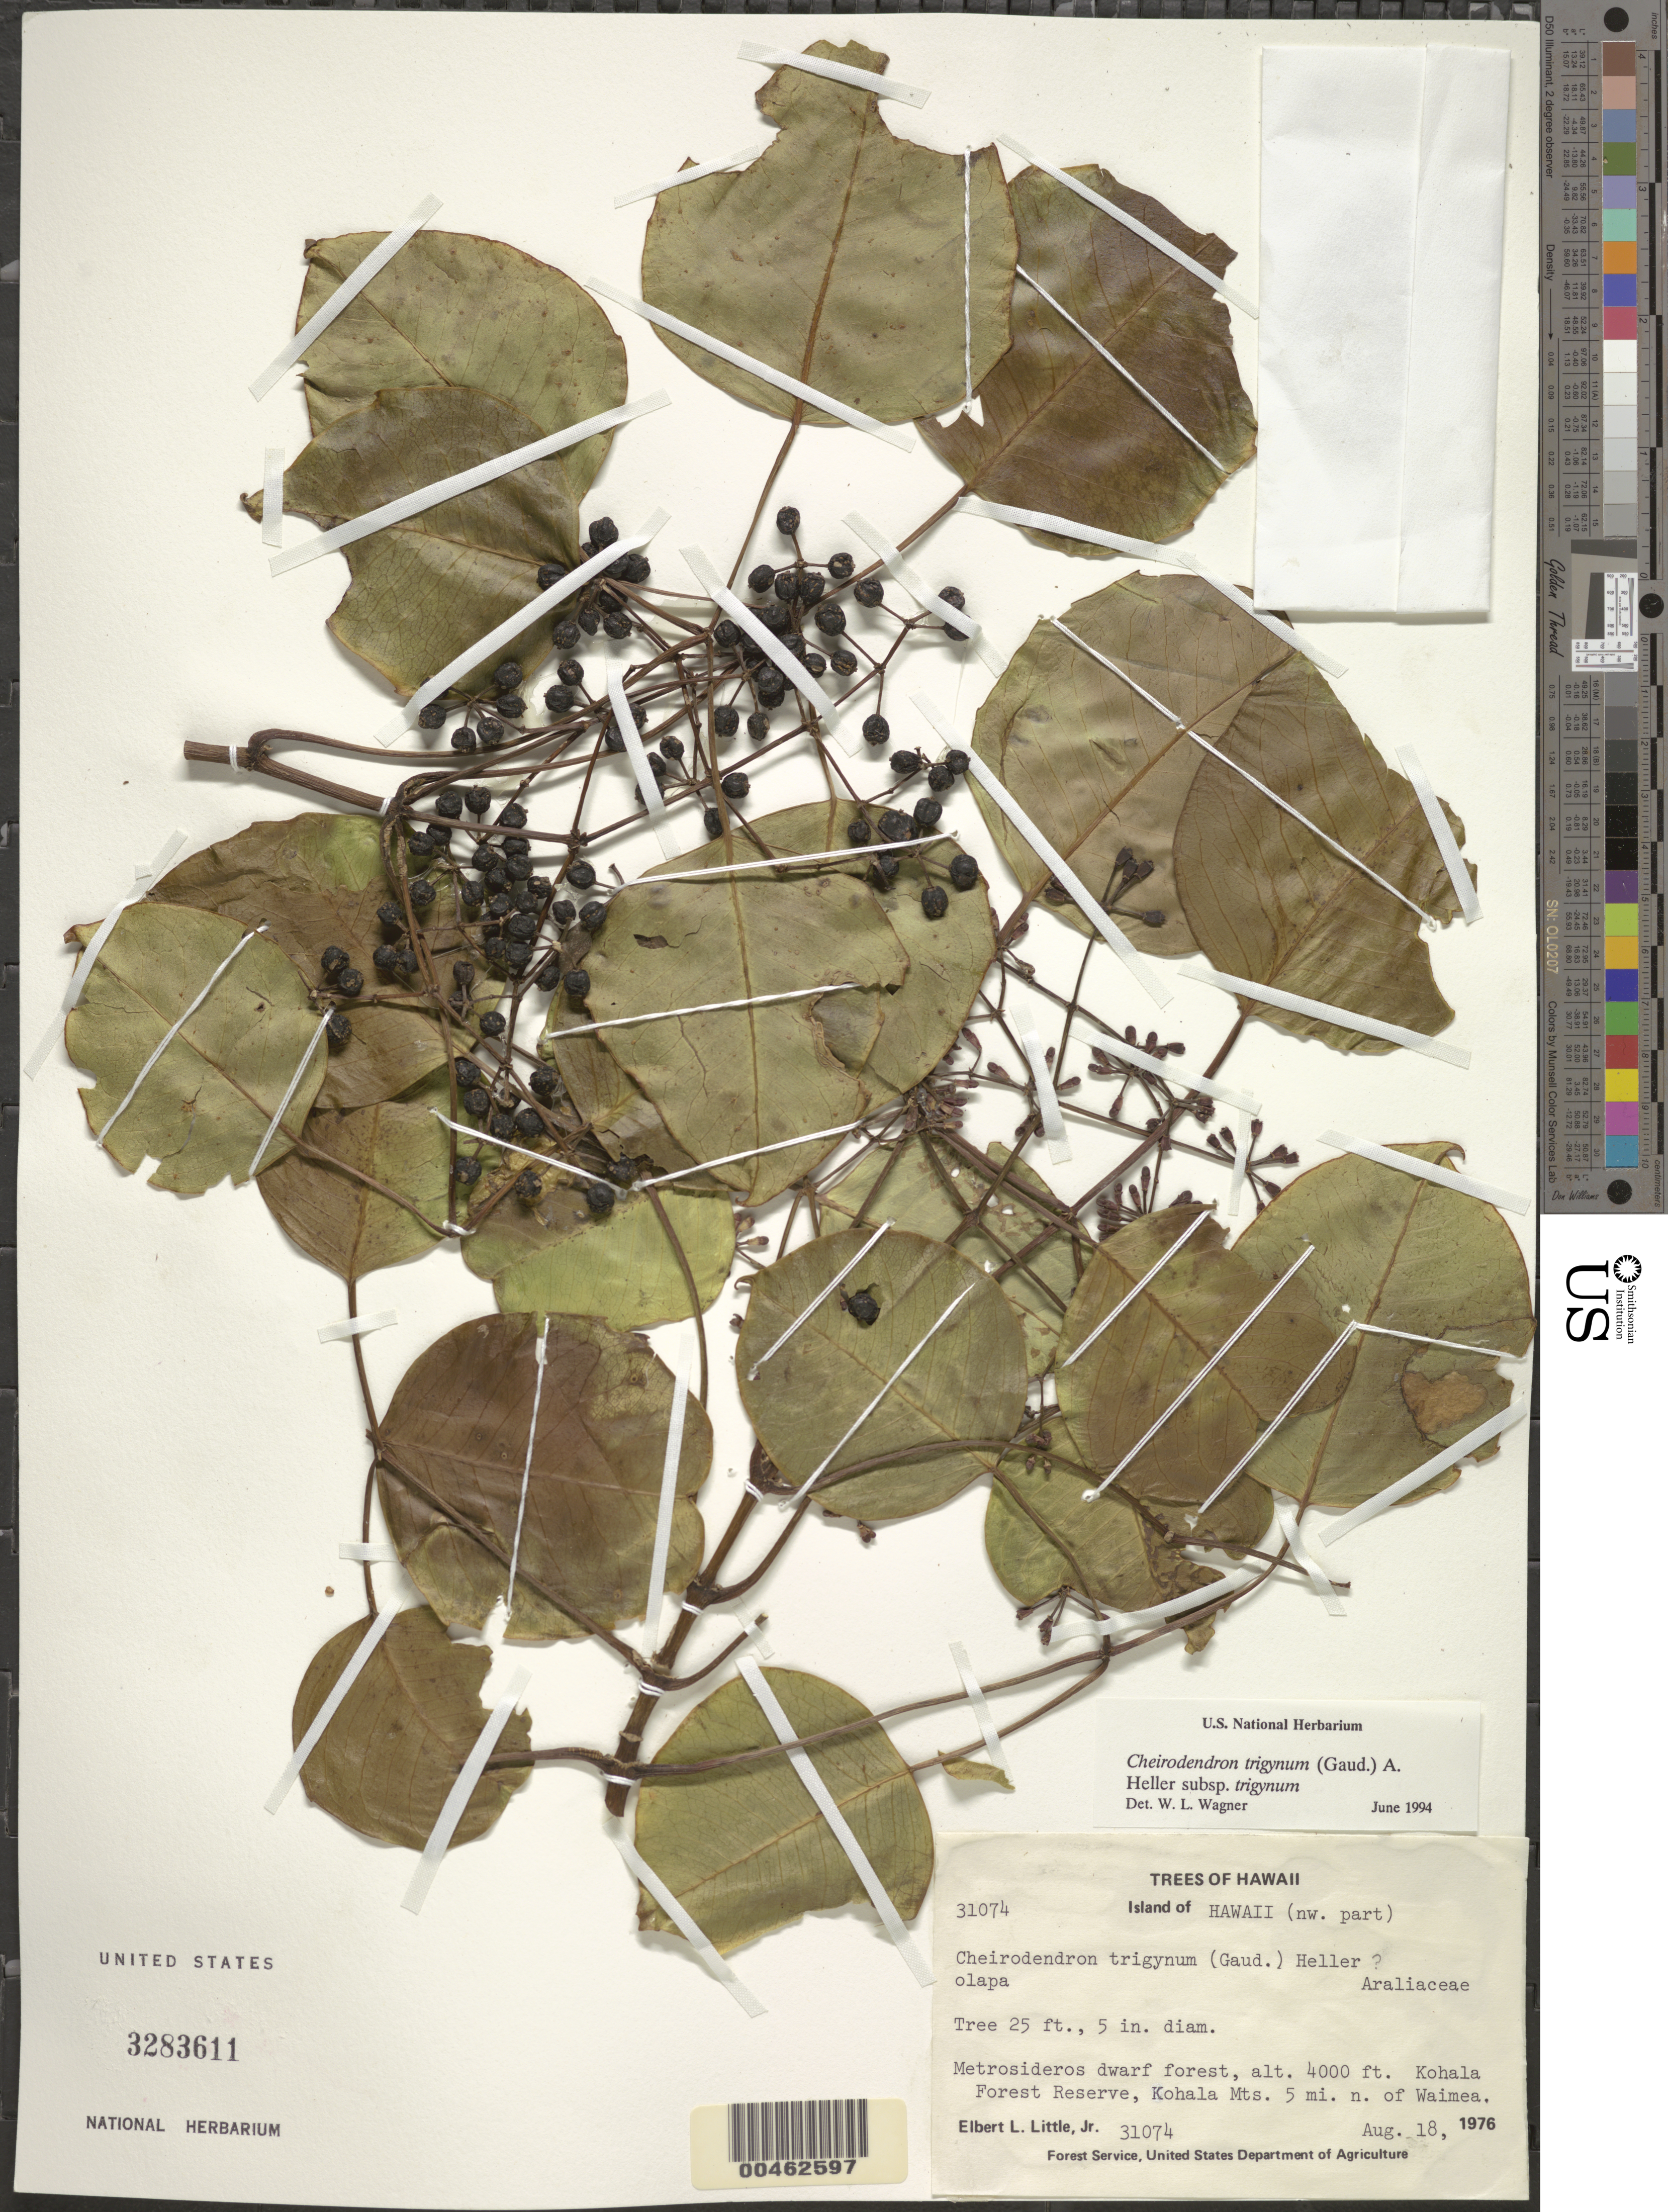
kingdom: Plantae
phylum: Tracheophyta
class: Magnoliopsida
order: Apiales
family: Araliaceae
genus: Cheirodendron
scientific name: Cheirodendron trigynum subsp. trigynum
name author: (Gaudich.) A. Heller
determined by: Wagner, W. L., (BOT), Smithsonian Institution - National Museum of Natural History (UNITED STATES)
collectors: E. L. Little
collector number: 31074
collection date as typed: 18 Aug 1976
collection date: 1976-08-18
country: United States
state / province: Hawaii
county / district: Hawaii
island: Hawaii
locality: NW part of Hawaii, Kohala Forest Reserve, Kohala Mts. 5 mi N of Waimea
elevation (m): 1219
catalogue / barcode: US 3283611